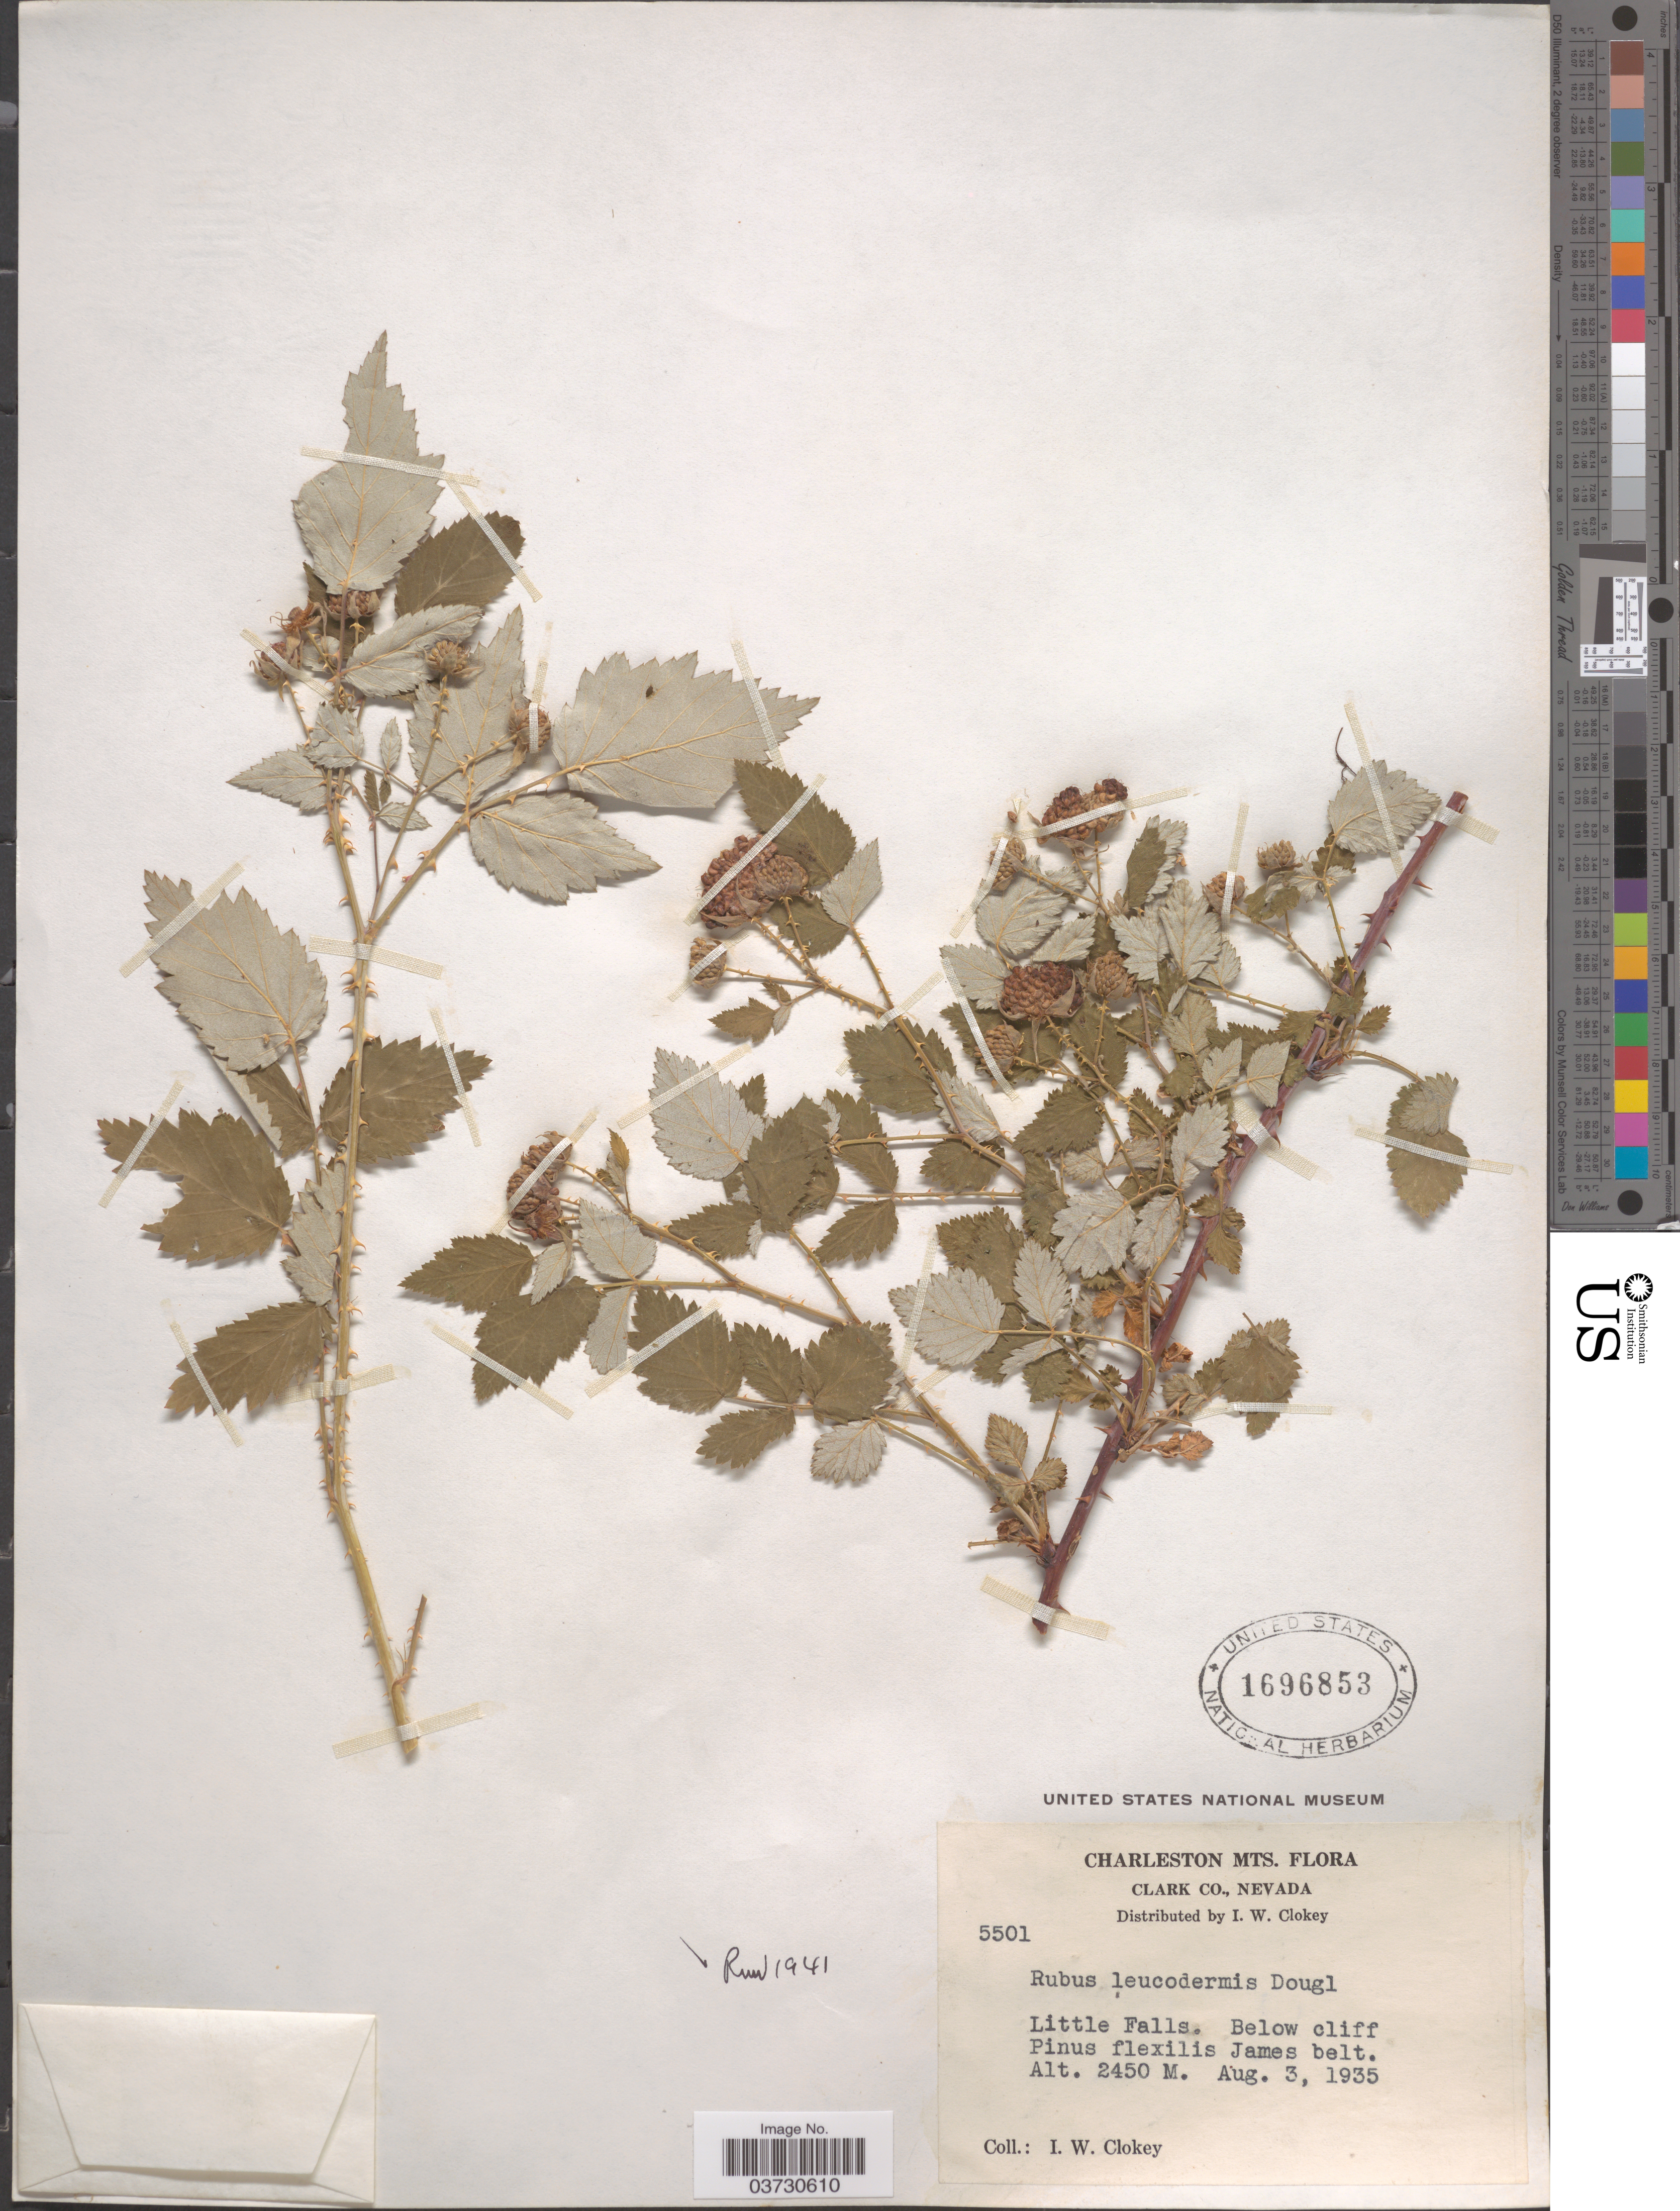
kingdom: Plantae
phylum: Tracheophyta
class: Magnoliopsida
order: Rosales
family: Rosaceae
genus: Rubus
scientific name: Rubus leucodermis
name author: Douglas ex Torr. & A. Gray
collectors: I. W. Clokey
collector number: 5501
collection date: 1935-08-03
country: United States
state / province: Nevada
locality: Charleston Mts. Clark Co. Little Falls. Below cliff Pinus flexilis James belt.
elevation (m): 2450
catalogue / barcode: US 1696853